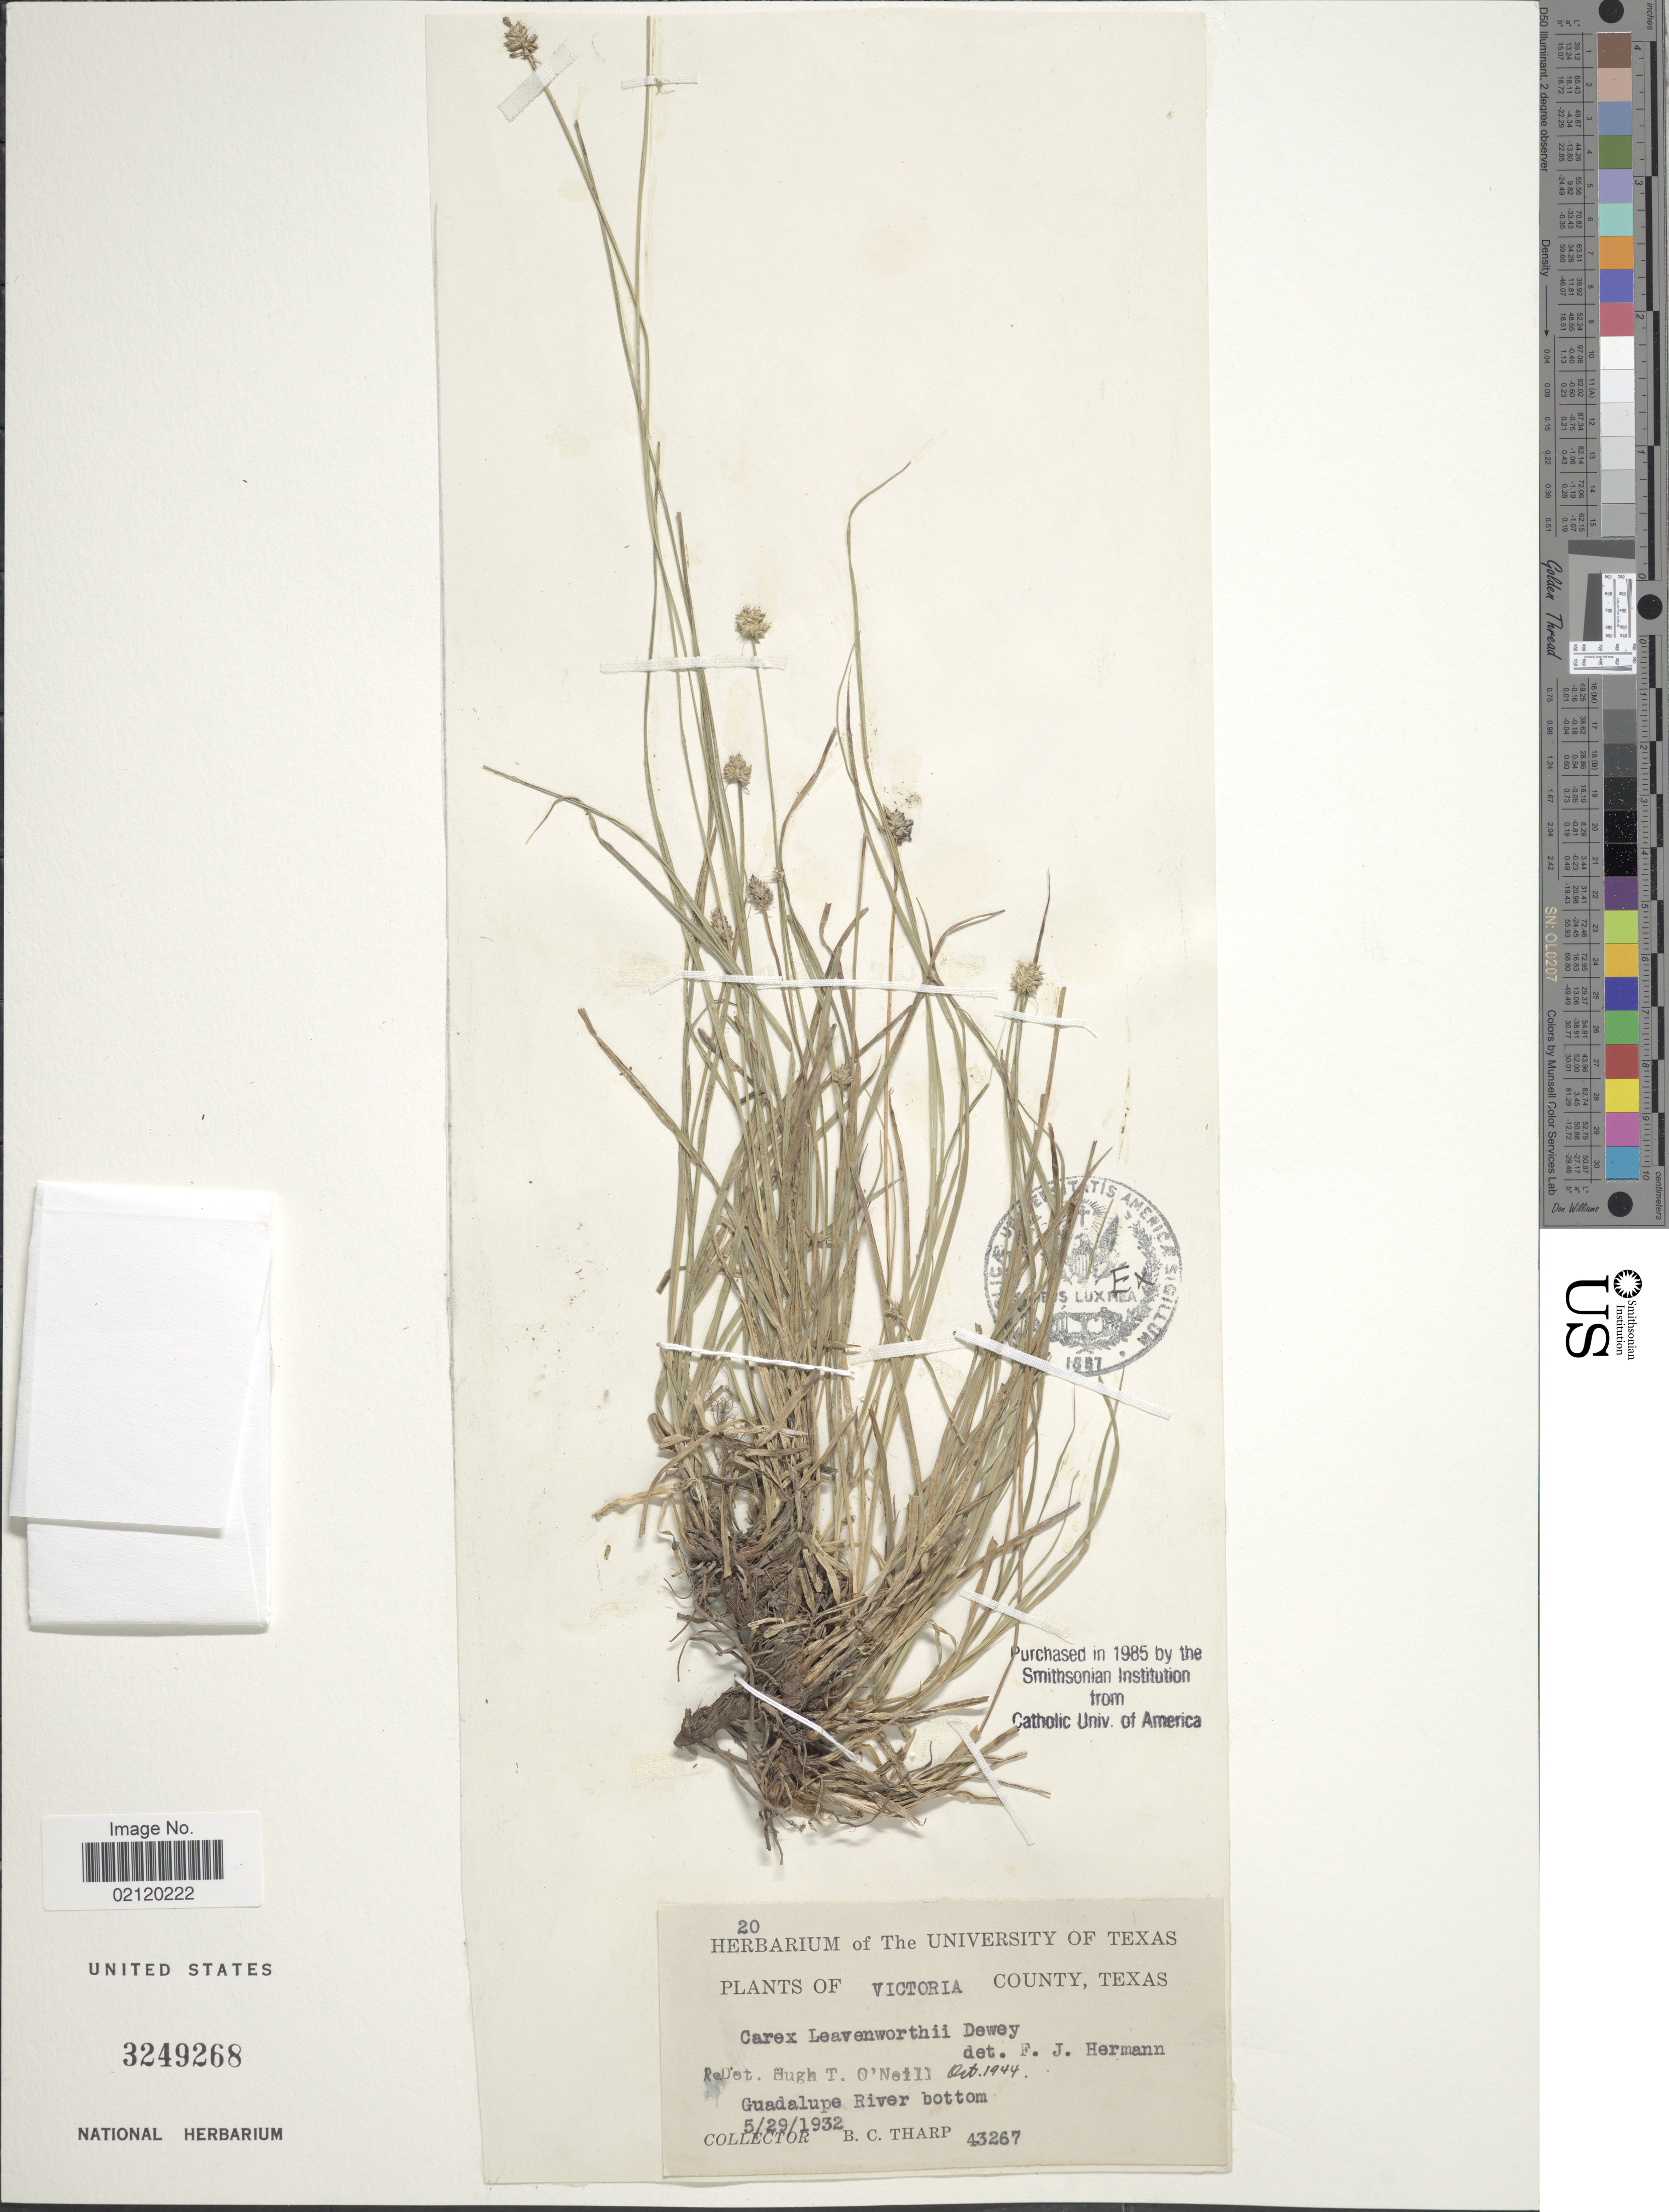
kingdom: Plantae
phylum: Tracheophyta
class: Liliopsida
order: Poales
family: Cyperaceae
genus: Carex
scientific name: Carex leavenworthii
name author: Dewey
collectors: B. C. Tharp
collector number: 43267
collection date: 1932-05-29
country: United States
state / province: Texas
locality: Victoria County, Guadalupe River Bottom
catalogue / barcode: US 3249268